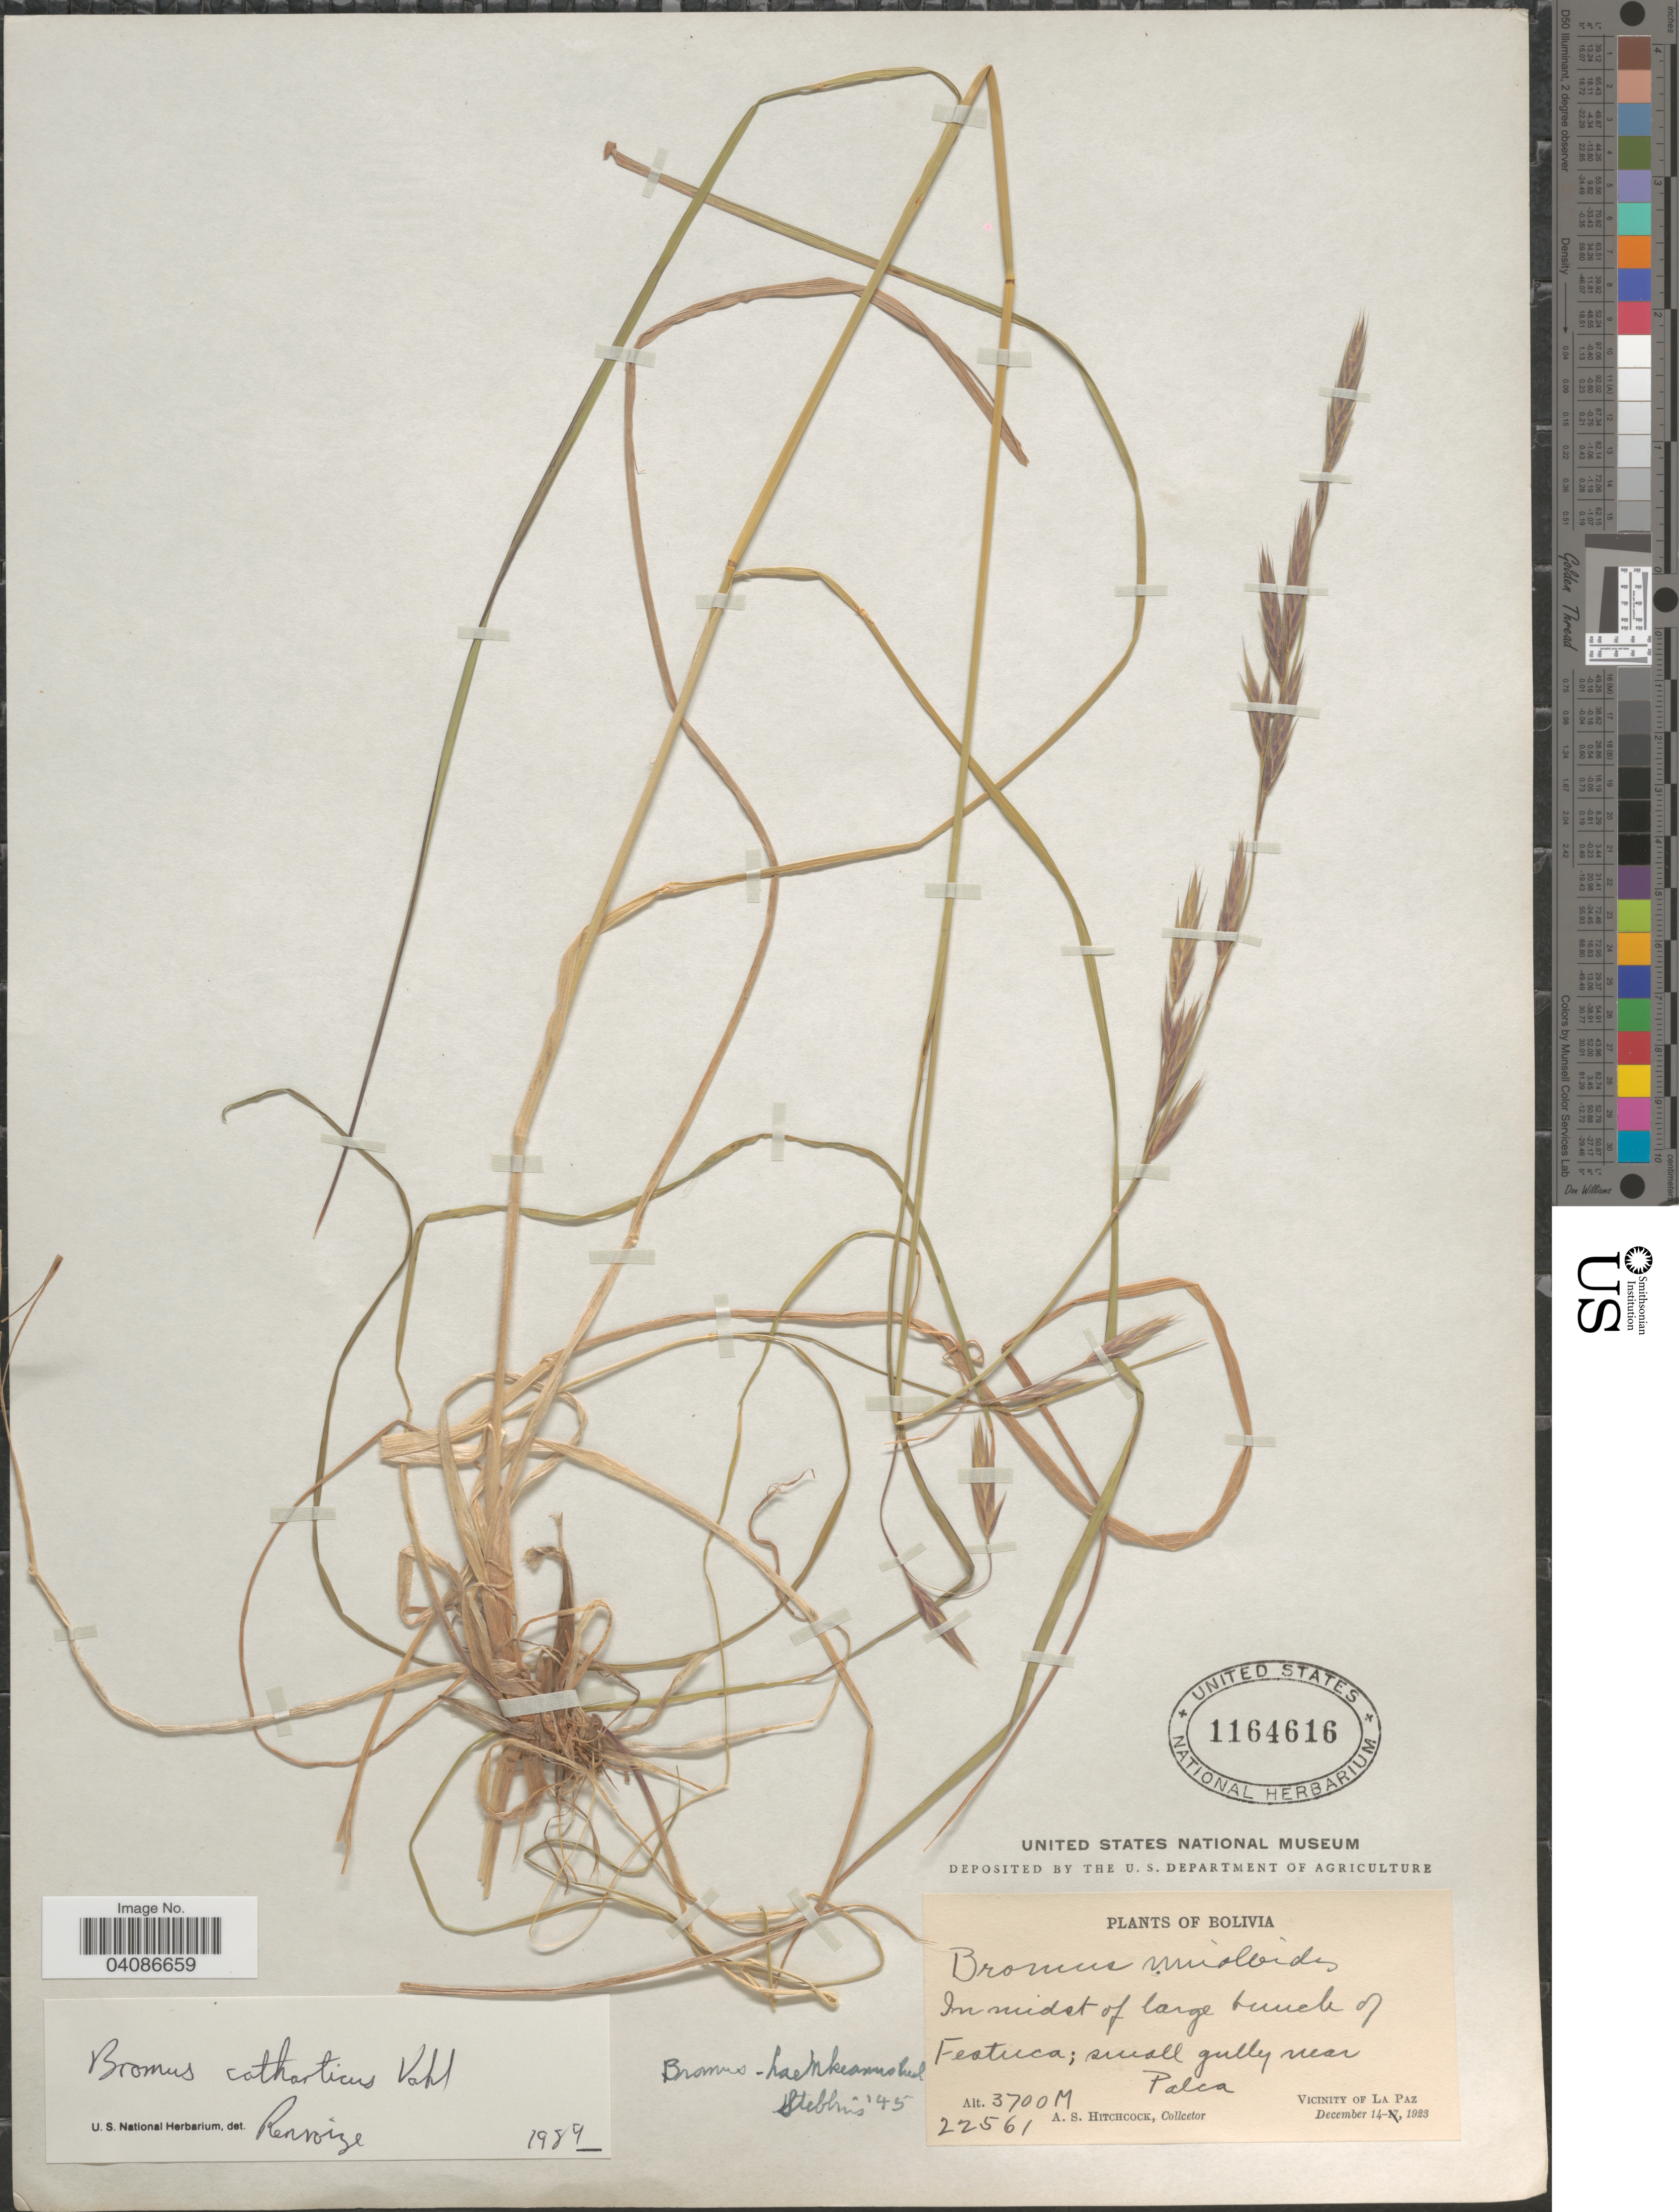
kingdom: Plantae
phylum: Tracheophyta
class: Liliopsida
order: Poales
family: Poaceae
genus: Bromus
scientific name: Bromus catharticus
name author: Vahl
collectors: A. S. Hitchcock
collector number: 22561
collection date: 1923-12-14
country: Bolivia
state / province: La Paz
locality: In midst of large bunch of Festuca; small gully near Palca. Vicinity of La Paz.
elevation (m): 3700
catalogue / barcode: US 1164616